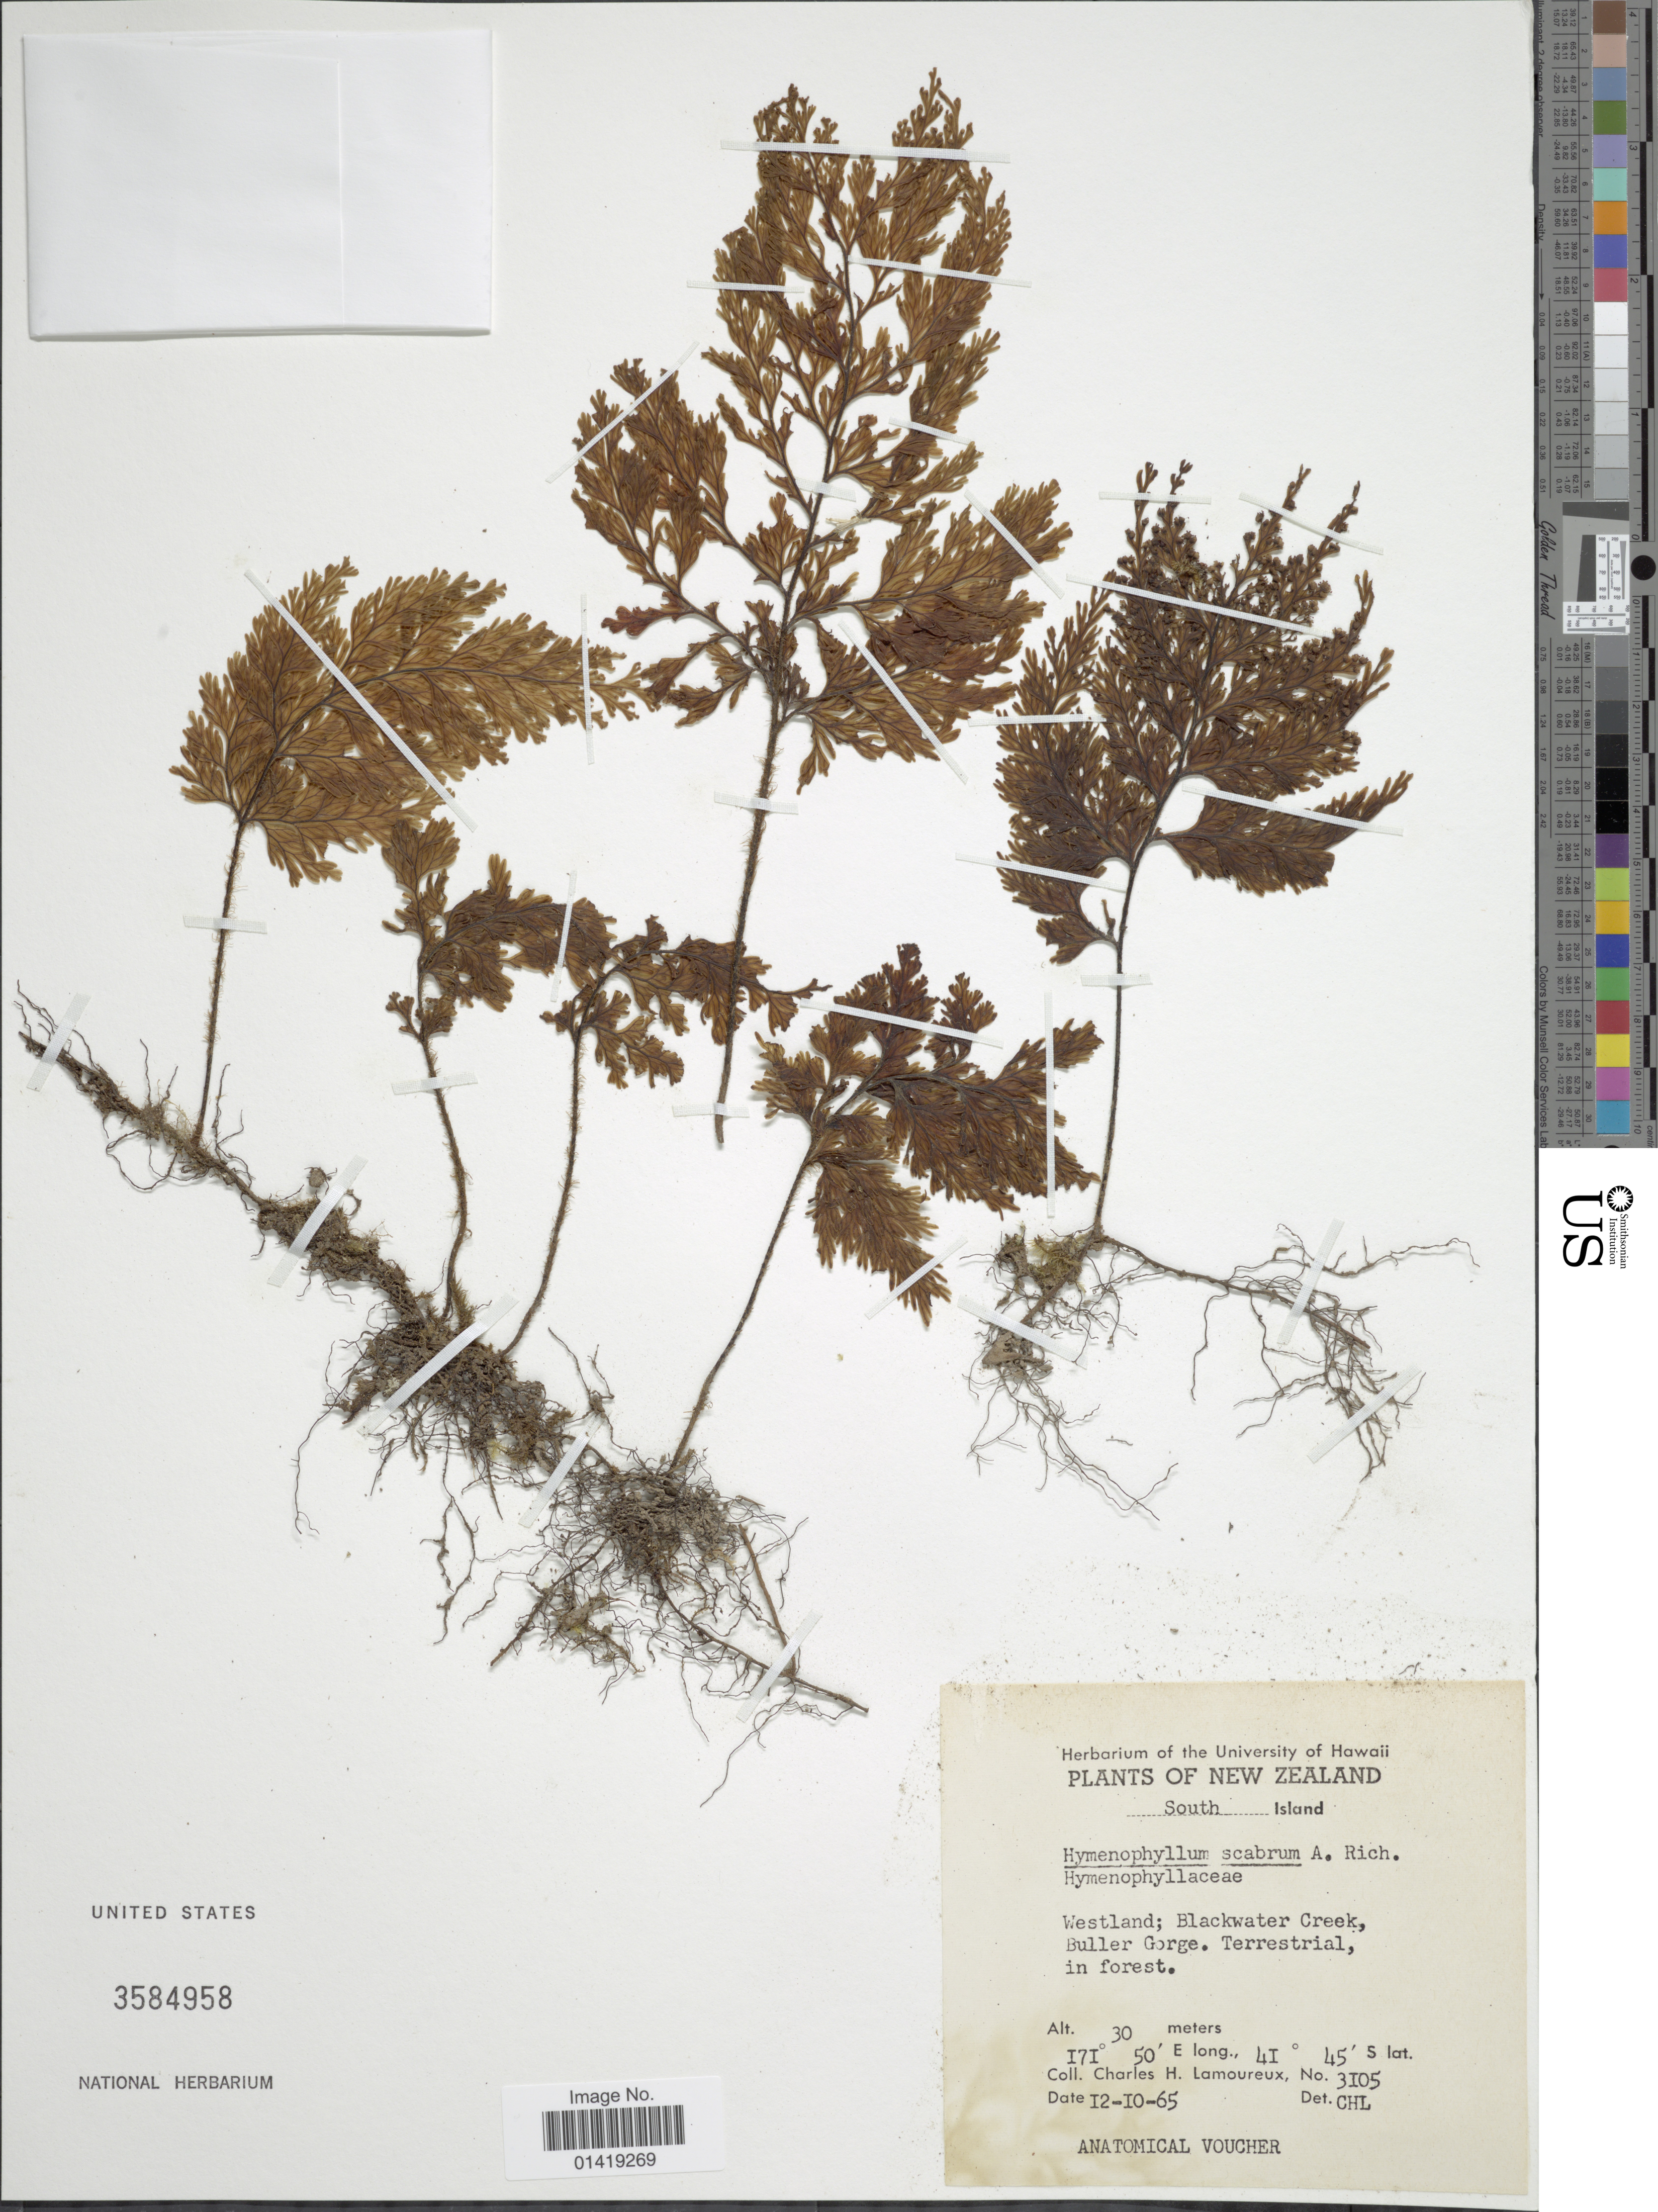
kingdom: Plantae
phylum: Tracheophyta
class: Polypodiopsida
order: Hymenophyllales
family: Hymenophyllaceae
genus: Hymenophyllum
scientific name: Hymenophyllum scabrum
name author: A. Rich.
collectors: C. H. Lamoureux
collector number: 3105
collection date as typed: Transcribed d/m/y: 12/10/65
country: New Zealand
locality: South Island Westland Blackwater Creek Buller Gorge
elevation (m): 30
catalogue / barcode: US 3584958